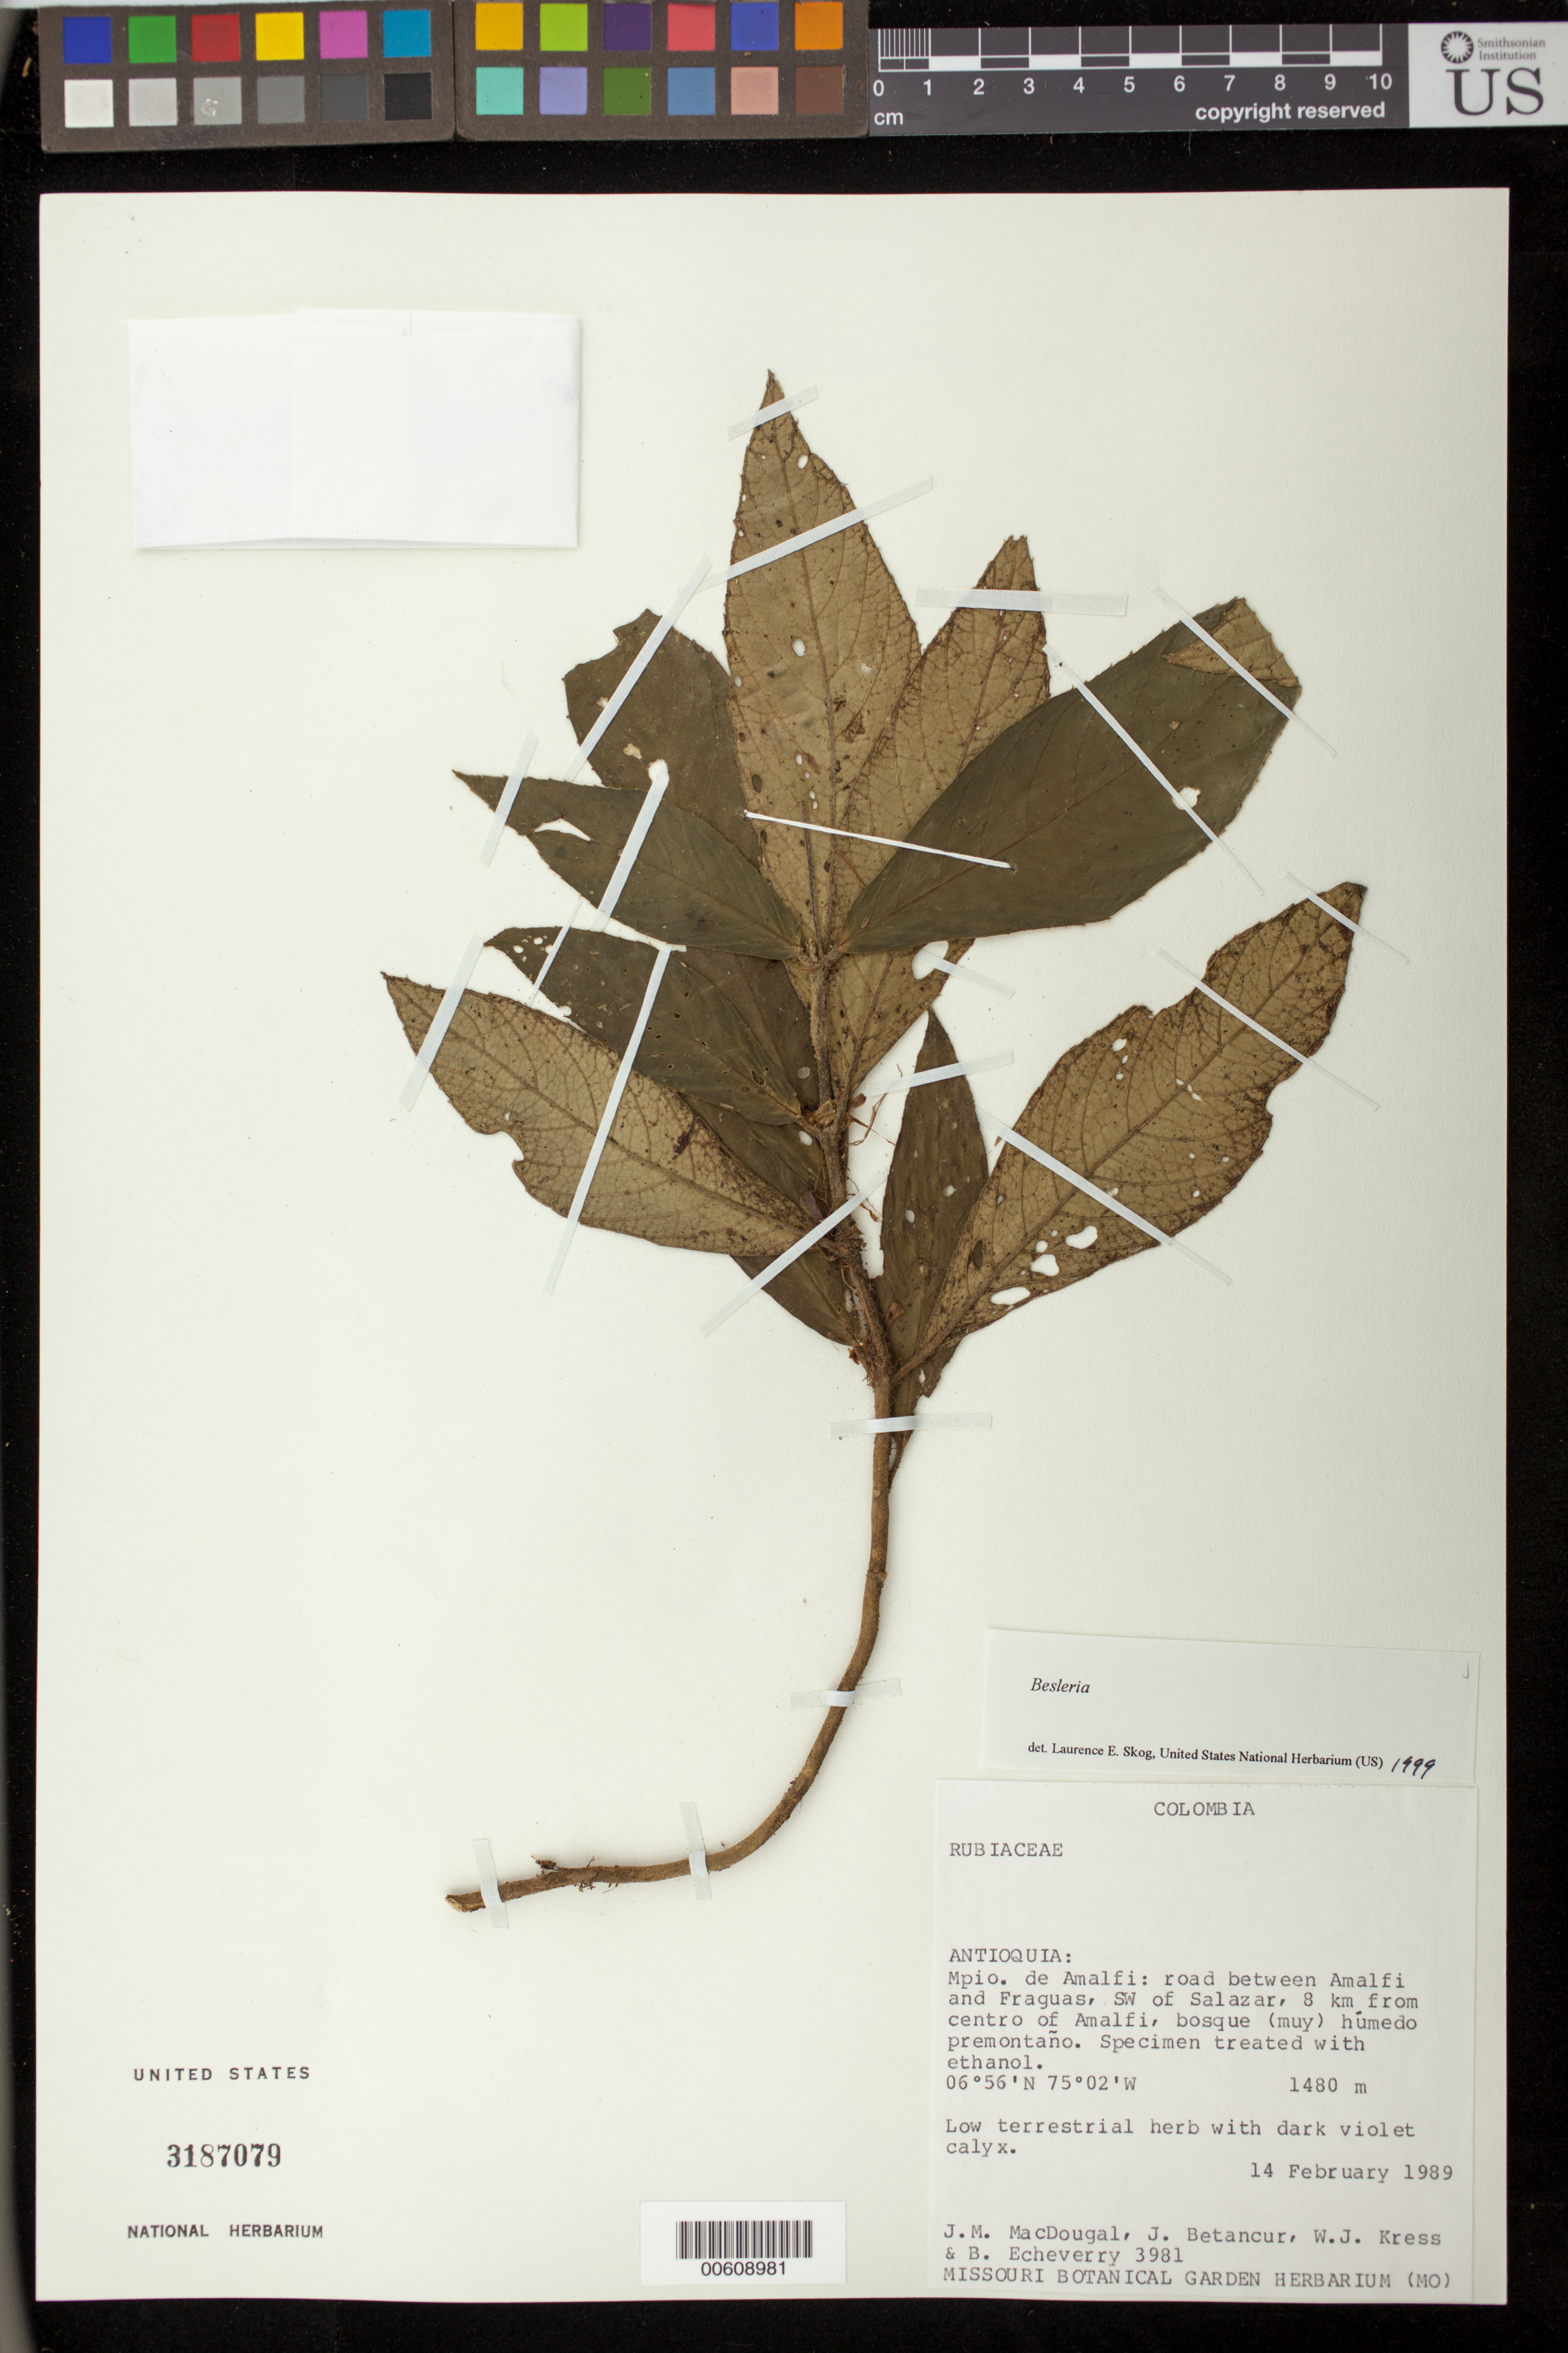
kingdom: Plantae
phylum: Tracheophyta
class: Magnoliopsida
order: Lamiales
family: Gesneriaceae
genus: Besleria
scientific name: Besleria sp.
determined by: Skog, Laurence E.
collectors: J. M. MacDougal, J. C. Betancur, W. J. Kress & B. Echeverry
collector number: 3981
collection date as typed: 14 Feb 1988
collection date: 1988-02-14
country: Colombia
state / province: Antioquia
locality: Mpio. de Amalfi: road between Amalfi and Fraguas, SW of Salazar, 8 km from centro of Amalfi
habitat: Bosque (muy) húmedo premontaño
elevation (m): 1480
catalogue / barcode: US 3187079